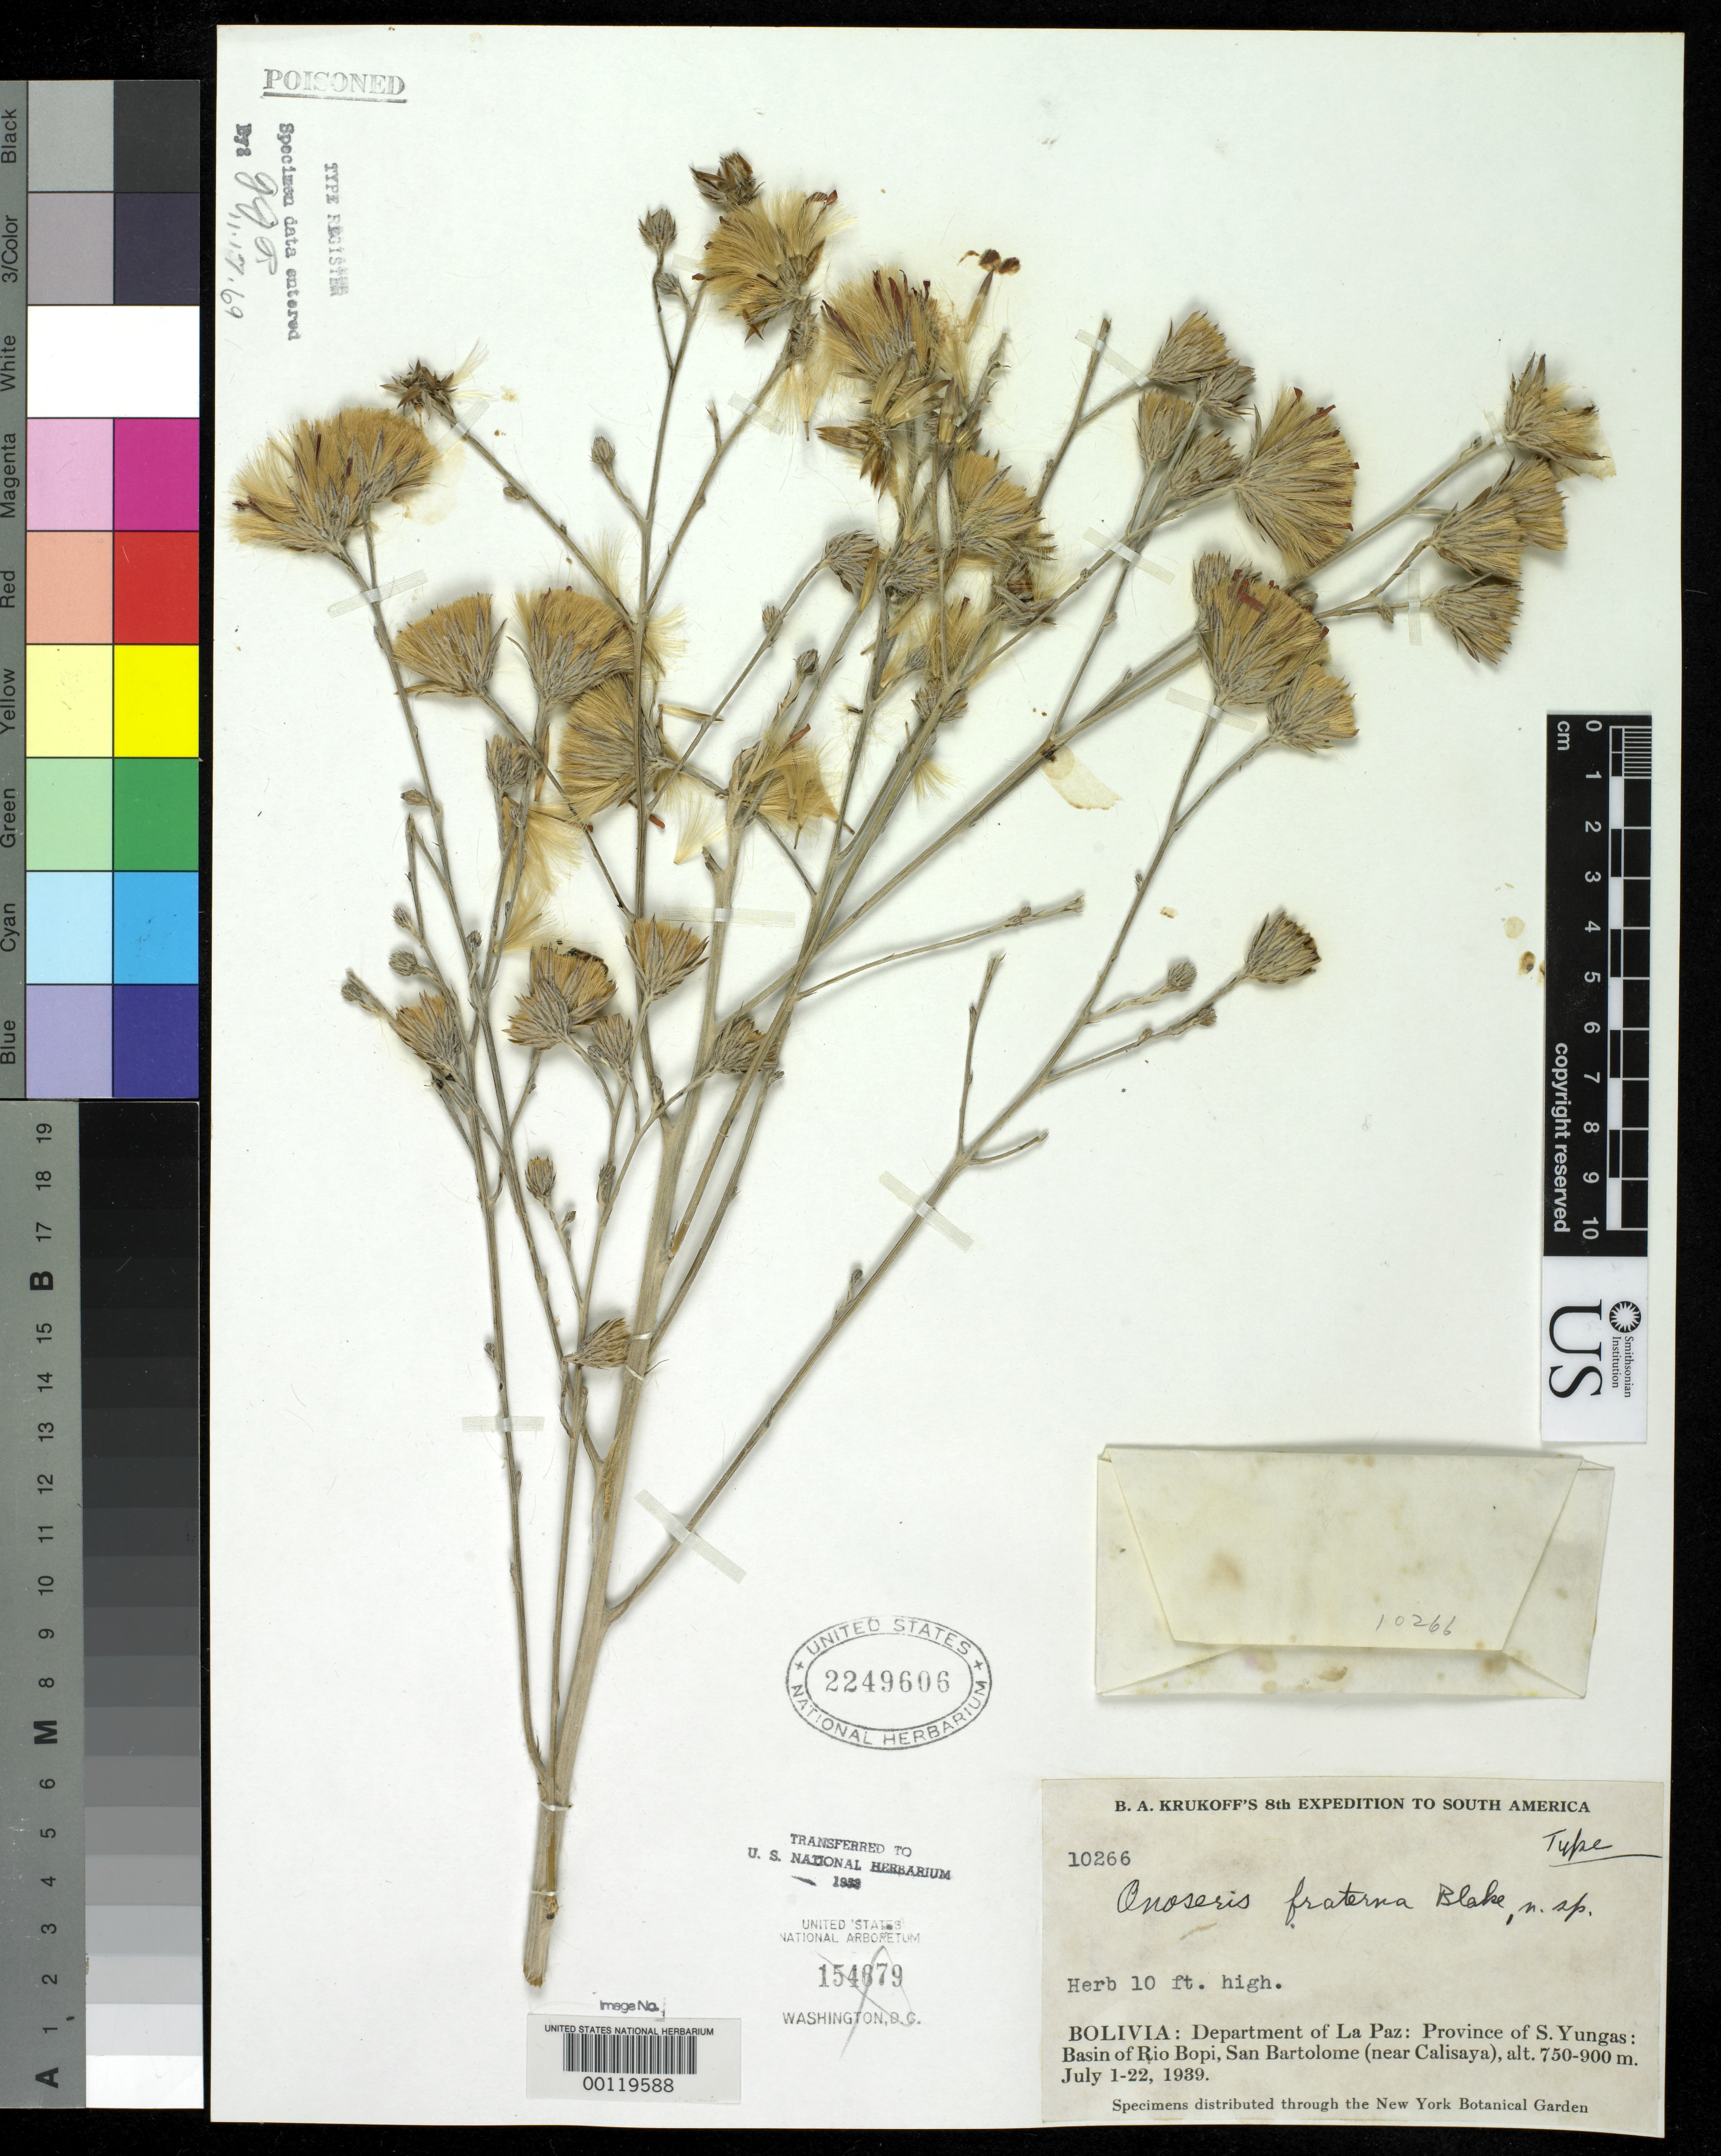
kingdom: Plantae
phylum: Tracheophyta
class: Magnoliopsida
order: Asterales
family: Asteraceae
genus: Onoseris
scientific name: Onoseris fraterna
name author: S.F. Blake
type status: Holotype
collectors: B. A. Krukoff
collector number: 10266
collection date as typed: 01 Jul 1939 to 22 Jul 1939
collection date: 1939-07-01/1939-07-22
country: Bolivia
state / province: La Paz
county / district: Sud Yungas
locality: San Bartolome, near Calisaya, Basin of Rio Bopi.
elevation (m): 750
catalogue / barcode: US 2249606